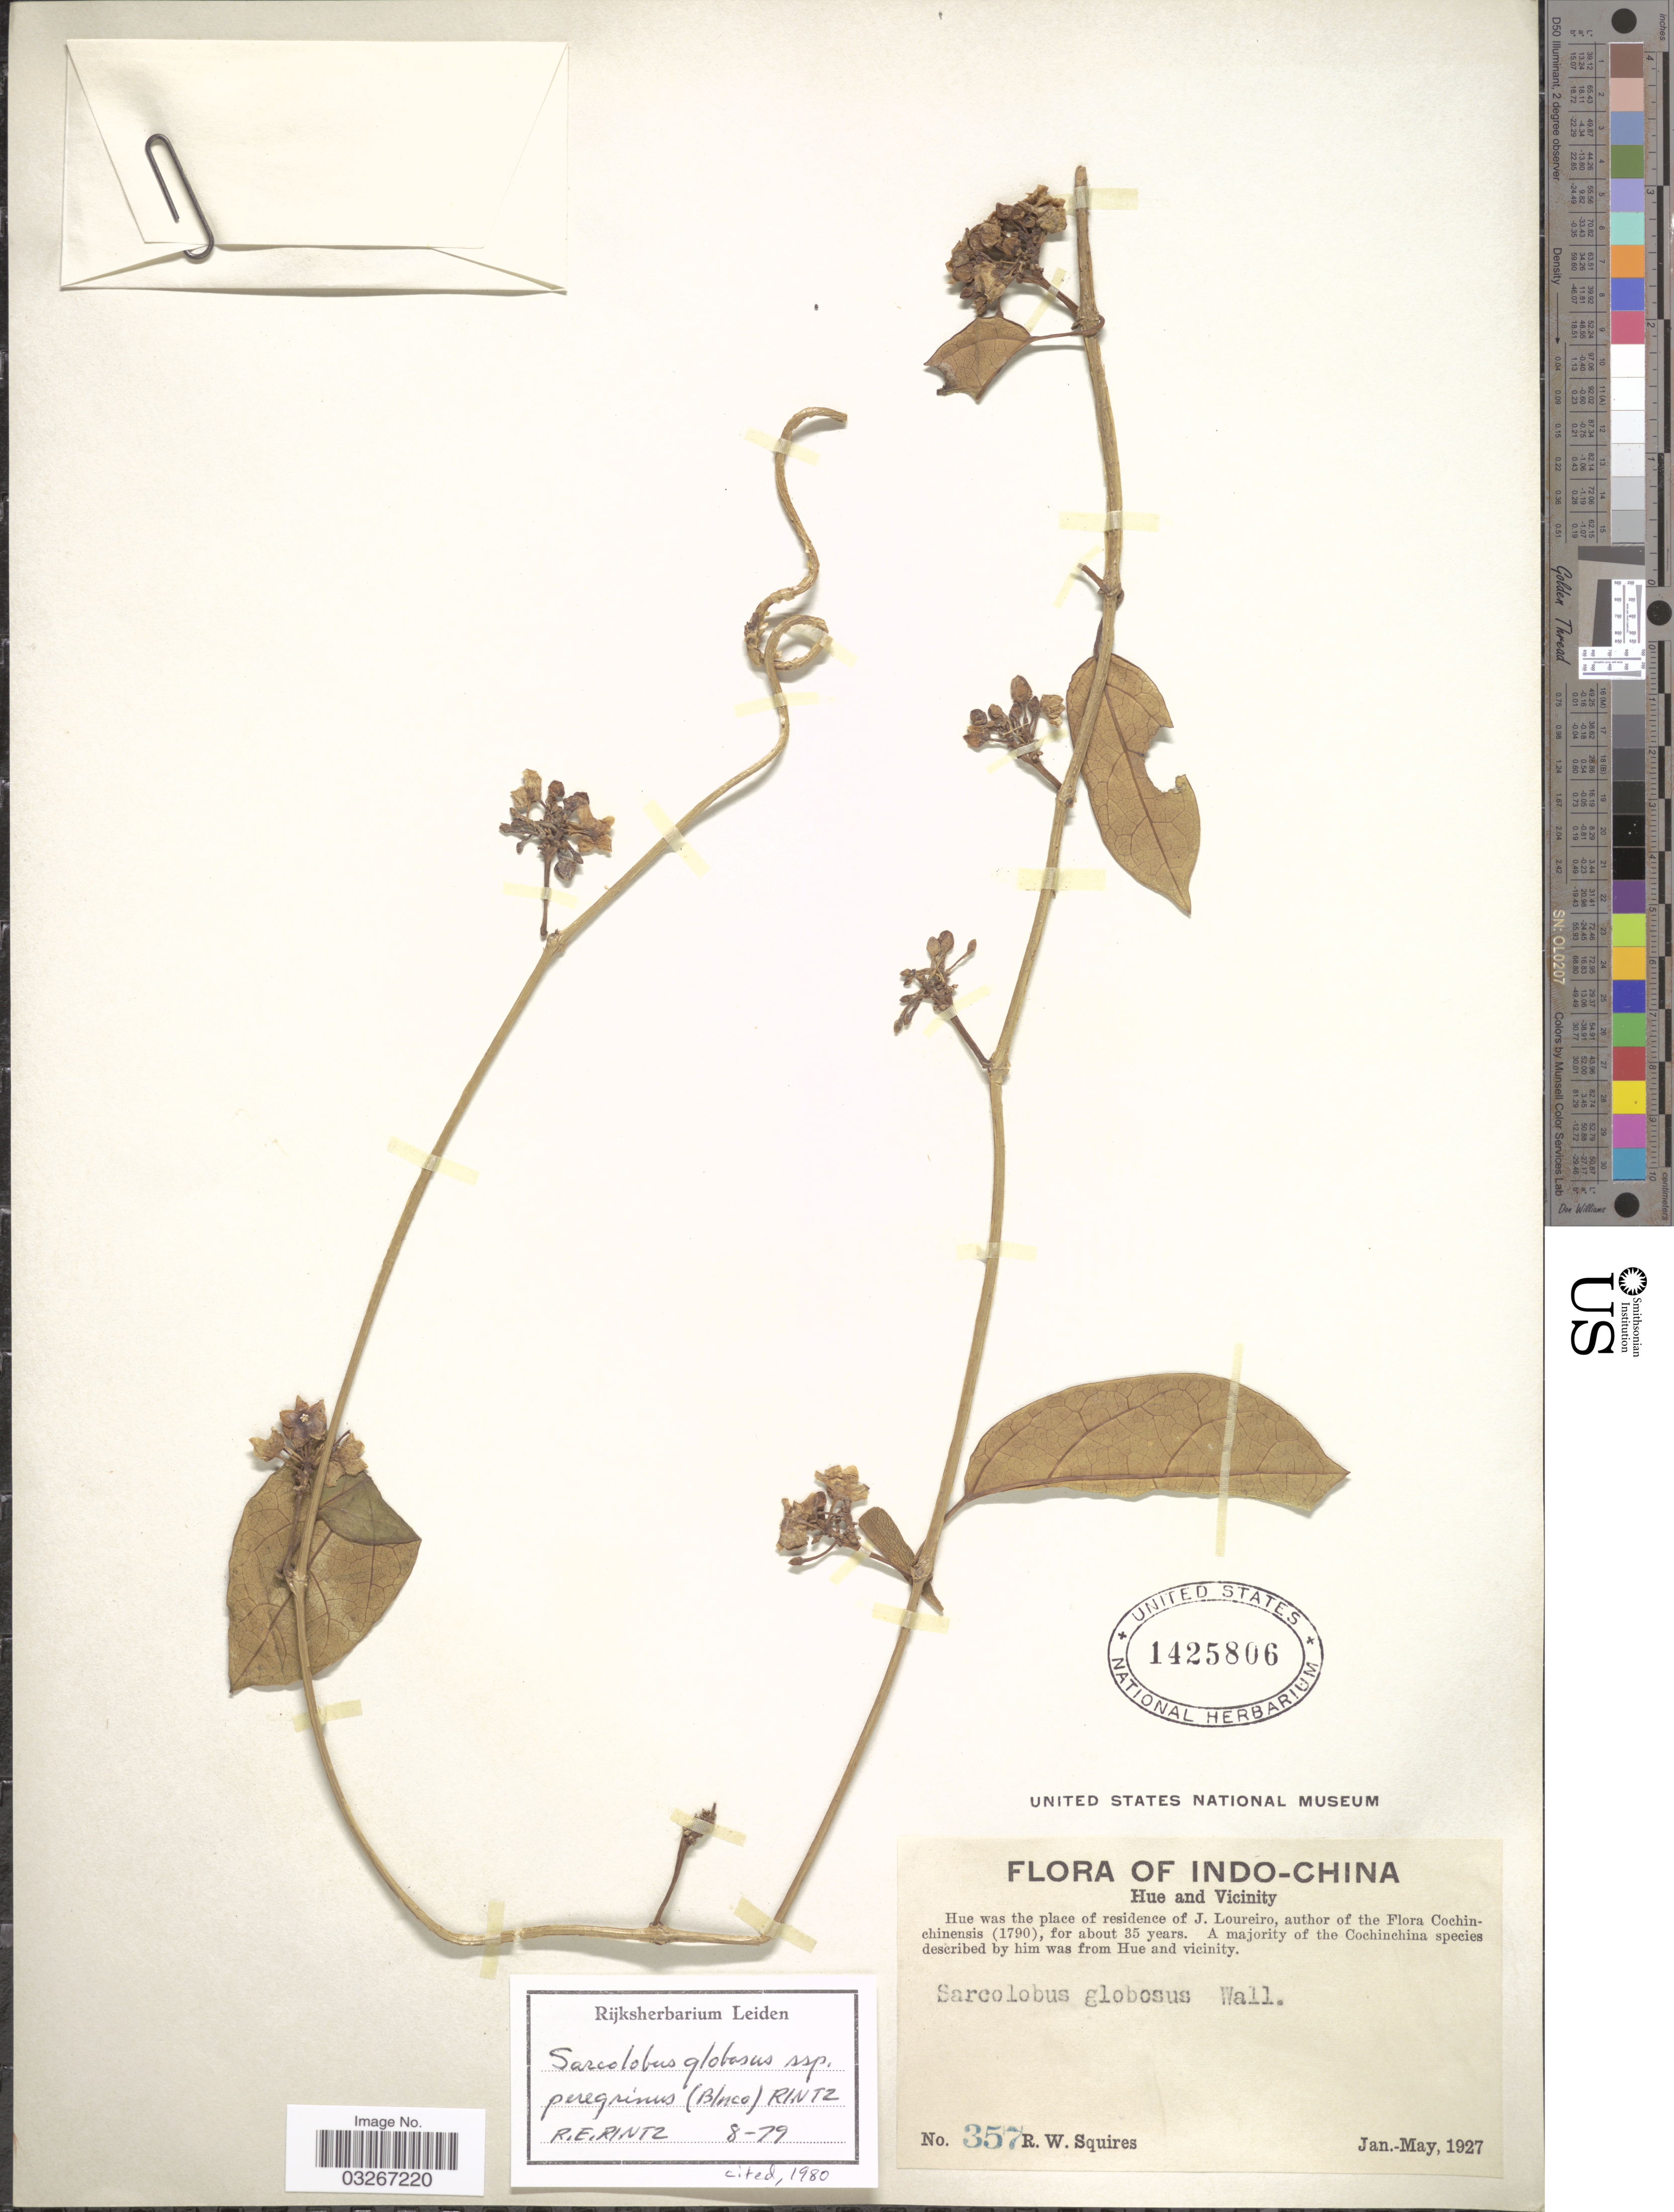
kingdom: Plantae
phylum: Tracheophyta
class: Magnoliopsida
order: Gentianales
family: Apocynaceae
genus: Sarcolobus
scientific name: Sarcolobus globosus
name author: Wall.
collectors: R. Squires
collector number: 357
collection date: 1927-01/1927-05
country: Vietnam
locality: Indo-China. Hue and vicinity.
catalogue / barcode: US 1425806